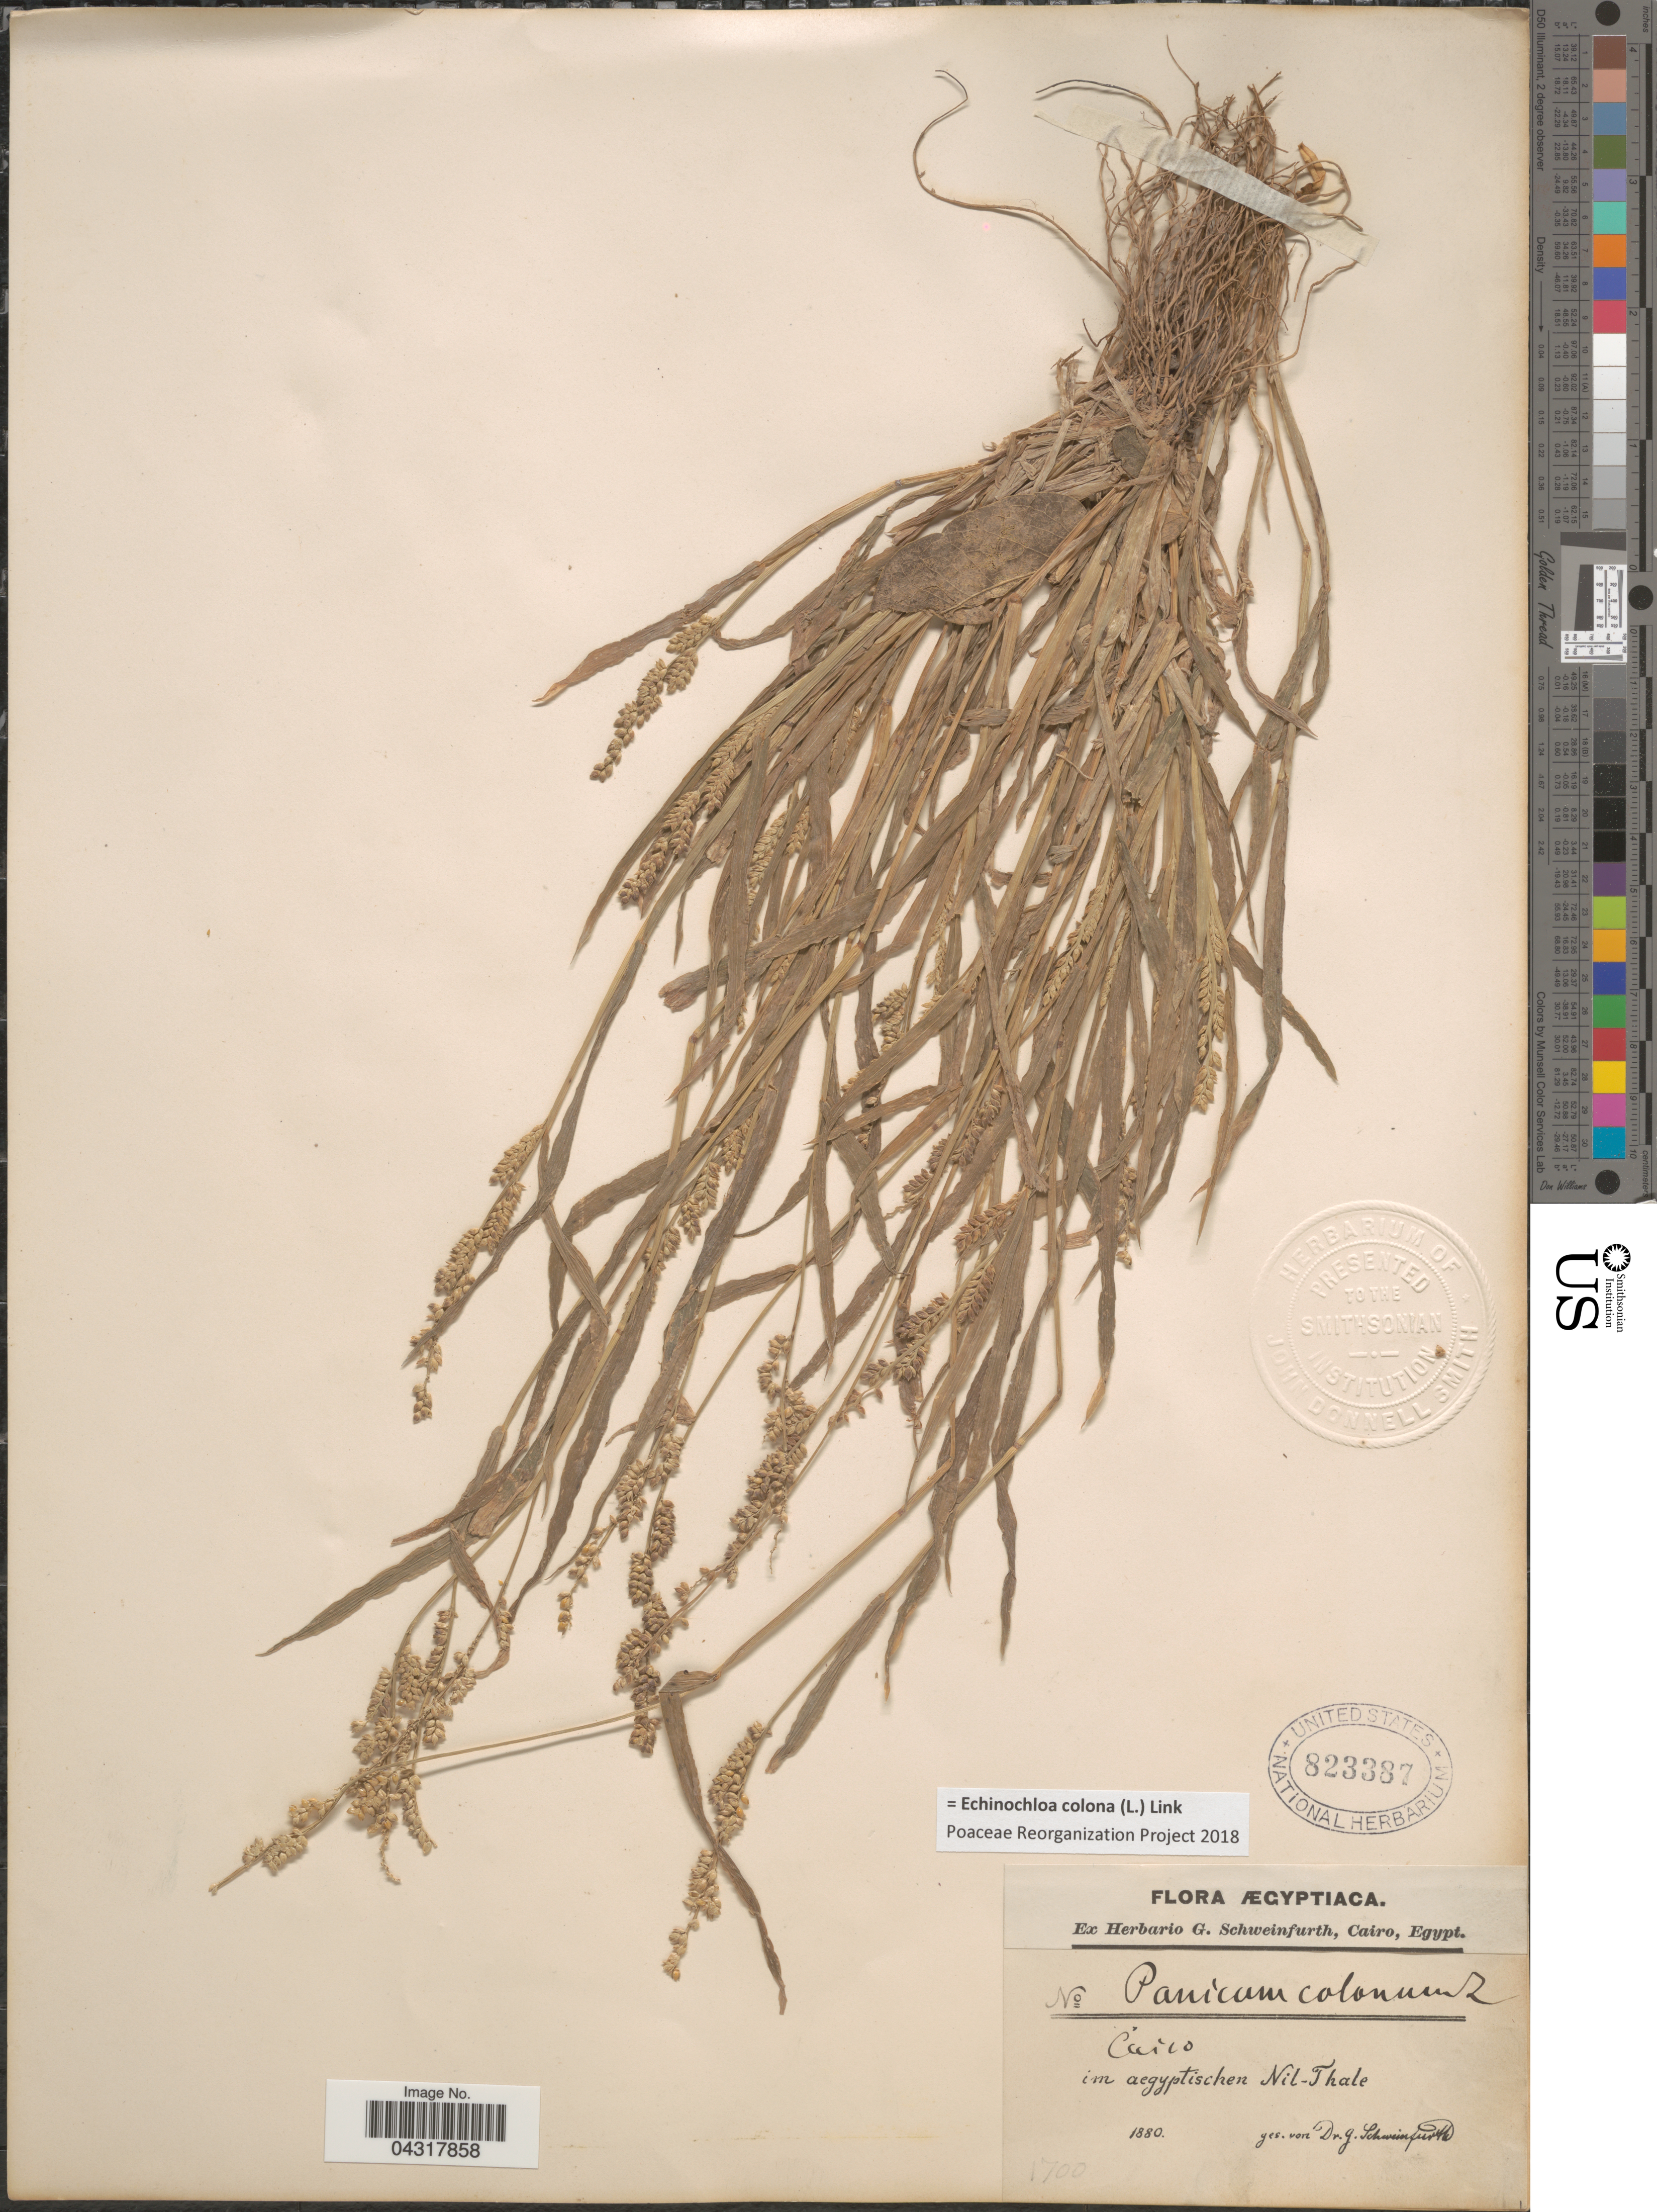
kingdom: Plantae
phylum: Tracheophyta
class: Liliopsida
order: Poales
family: Poaceae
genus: Echinochloa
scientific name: Echinochloa colona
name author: (L.) Link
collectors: G. A. Schweinfurth (herbarium)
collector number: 1700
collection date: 1800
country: Egypt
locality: Ægyptiaca. Cairo. Im aegyptischen Nil-Thale.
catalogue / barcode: US 823387